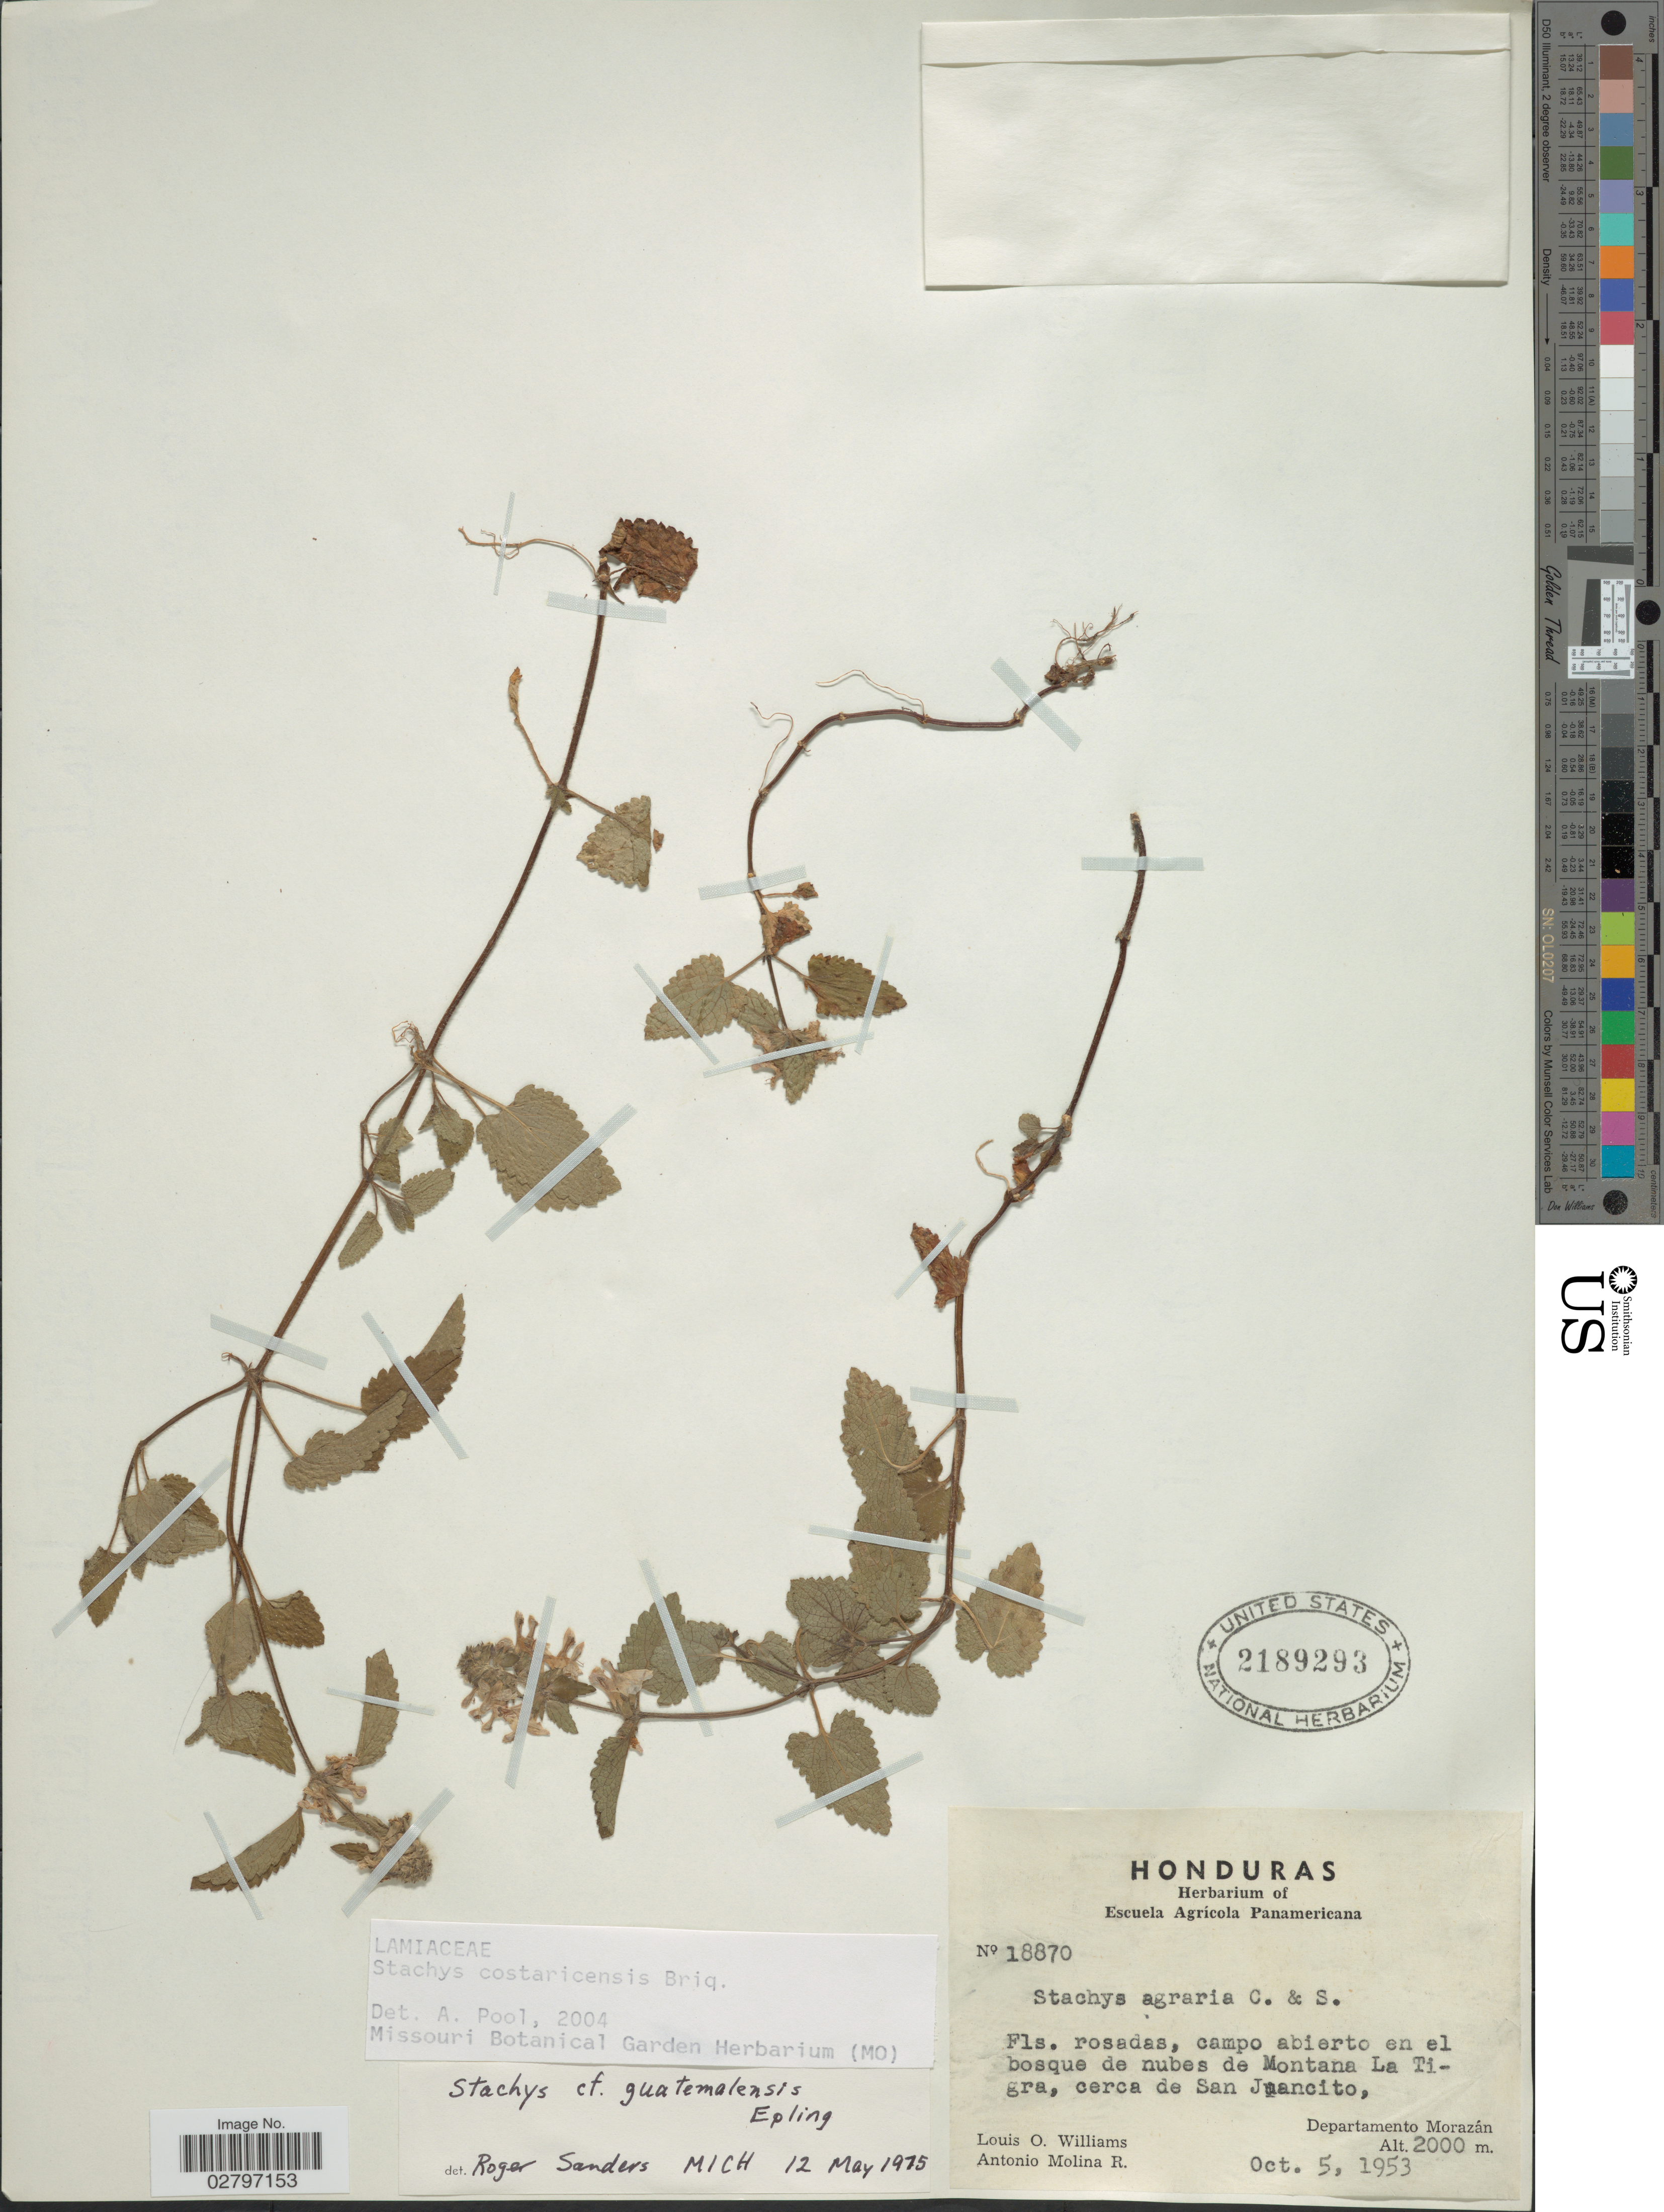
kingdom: Plantae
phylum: Tracheophyta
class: Magnoliopsida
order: Lamiales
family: Lamiaceae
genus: Stachys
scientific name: Stachys costaricensis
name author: Briq.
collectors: L. O. Williams & A. Molina R.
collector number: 18870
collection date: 1953-10-05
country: Honduras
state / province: Fco. Morazán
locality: Campo abierto en el bosque de nubes de Montana La Tigra, cerca de San Juancito. Departamento Morazán.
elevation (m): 2000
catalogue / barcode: US 2189293